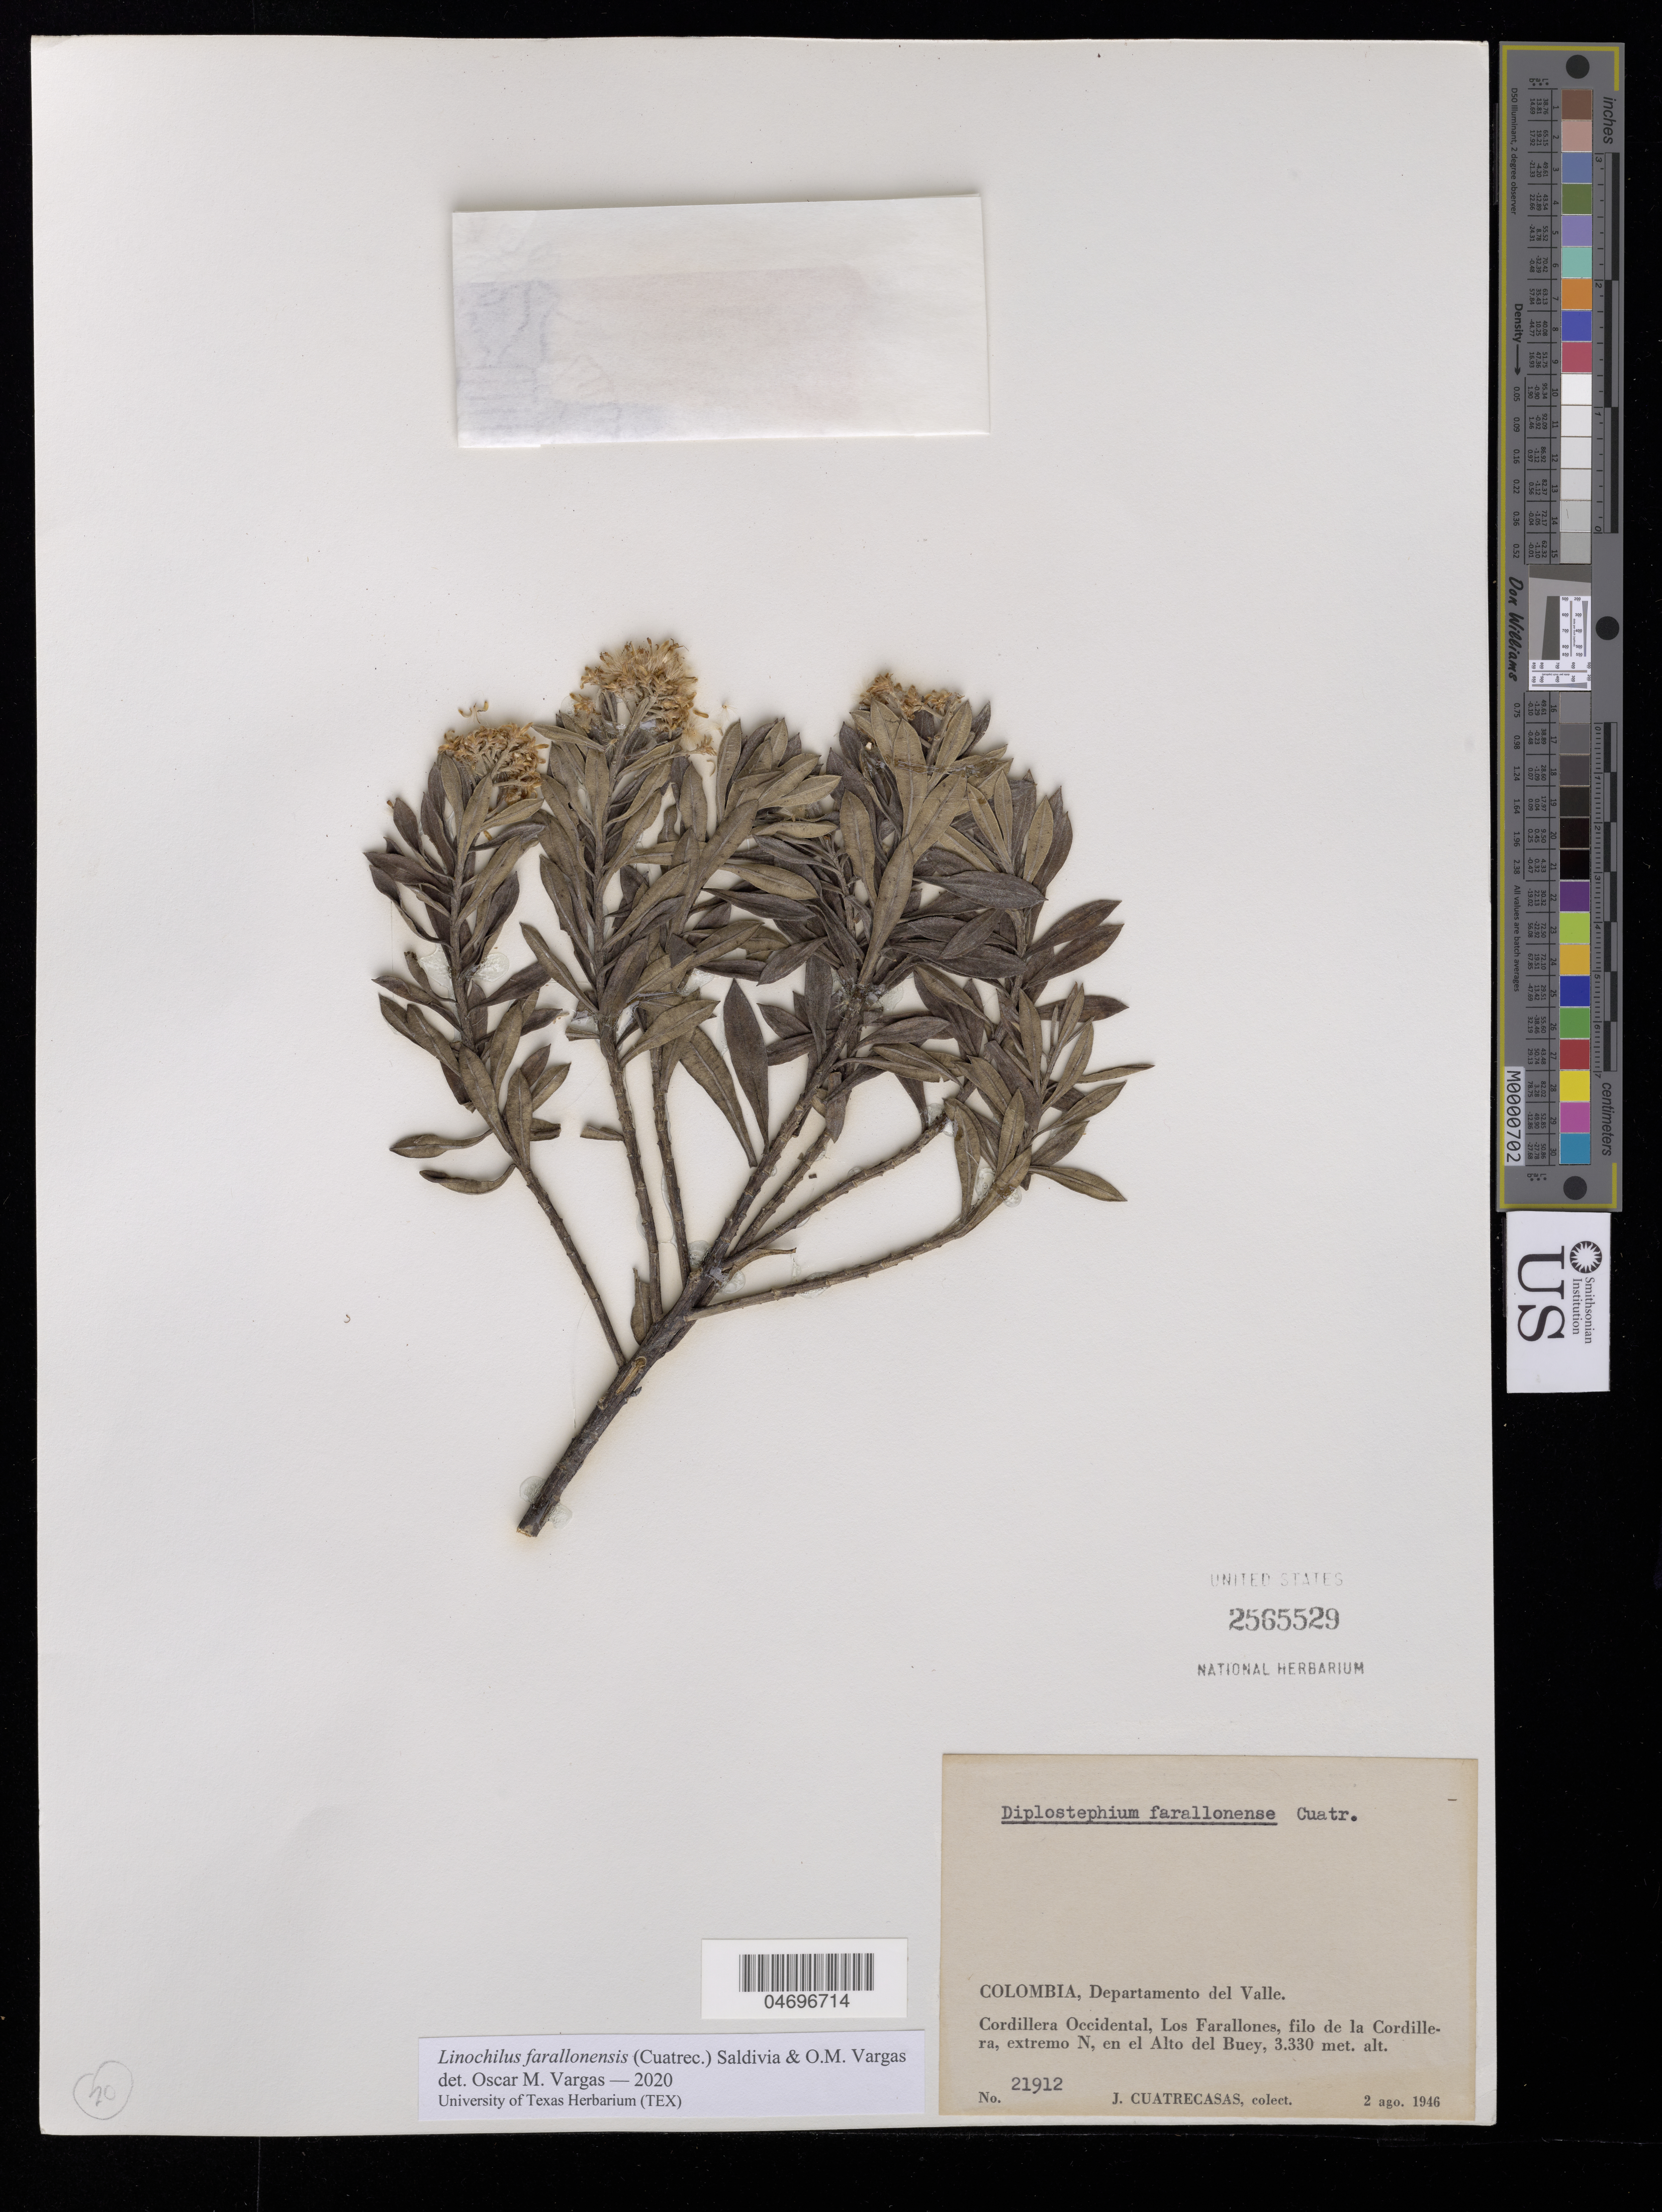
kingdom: Plantae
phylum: Tracheophyta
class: Magnoliopsida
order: Asterales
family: Asteraceae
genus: Linochilus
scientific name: Linochilus farallonensis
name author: (Cuatrec.) Saldivia & O.M. Vargas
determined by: Vargas, Oscar M.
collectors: J. Cuatrecasas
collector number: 21912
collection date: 1946-08-02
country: Colombia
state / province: Valle del Cauca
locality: Cordillera Occidental, Los Farallones, filo de la Cordillera, extremo N, en el Alto del Buey.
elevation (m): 3330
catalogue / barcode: US 2565529